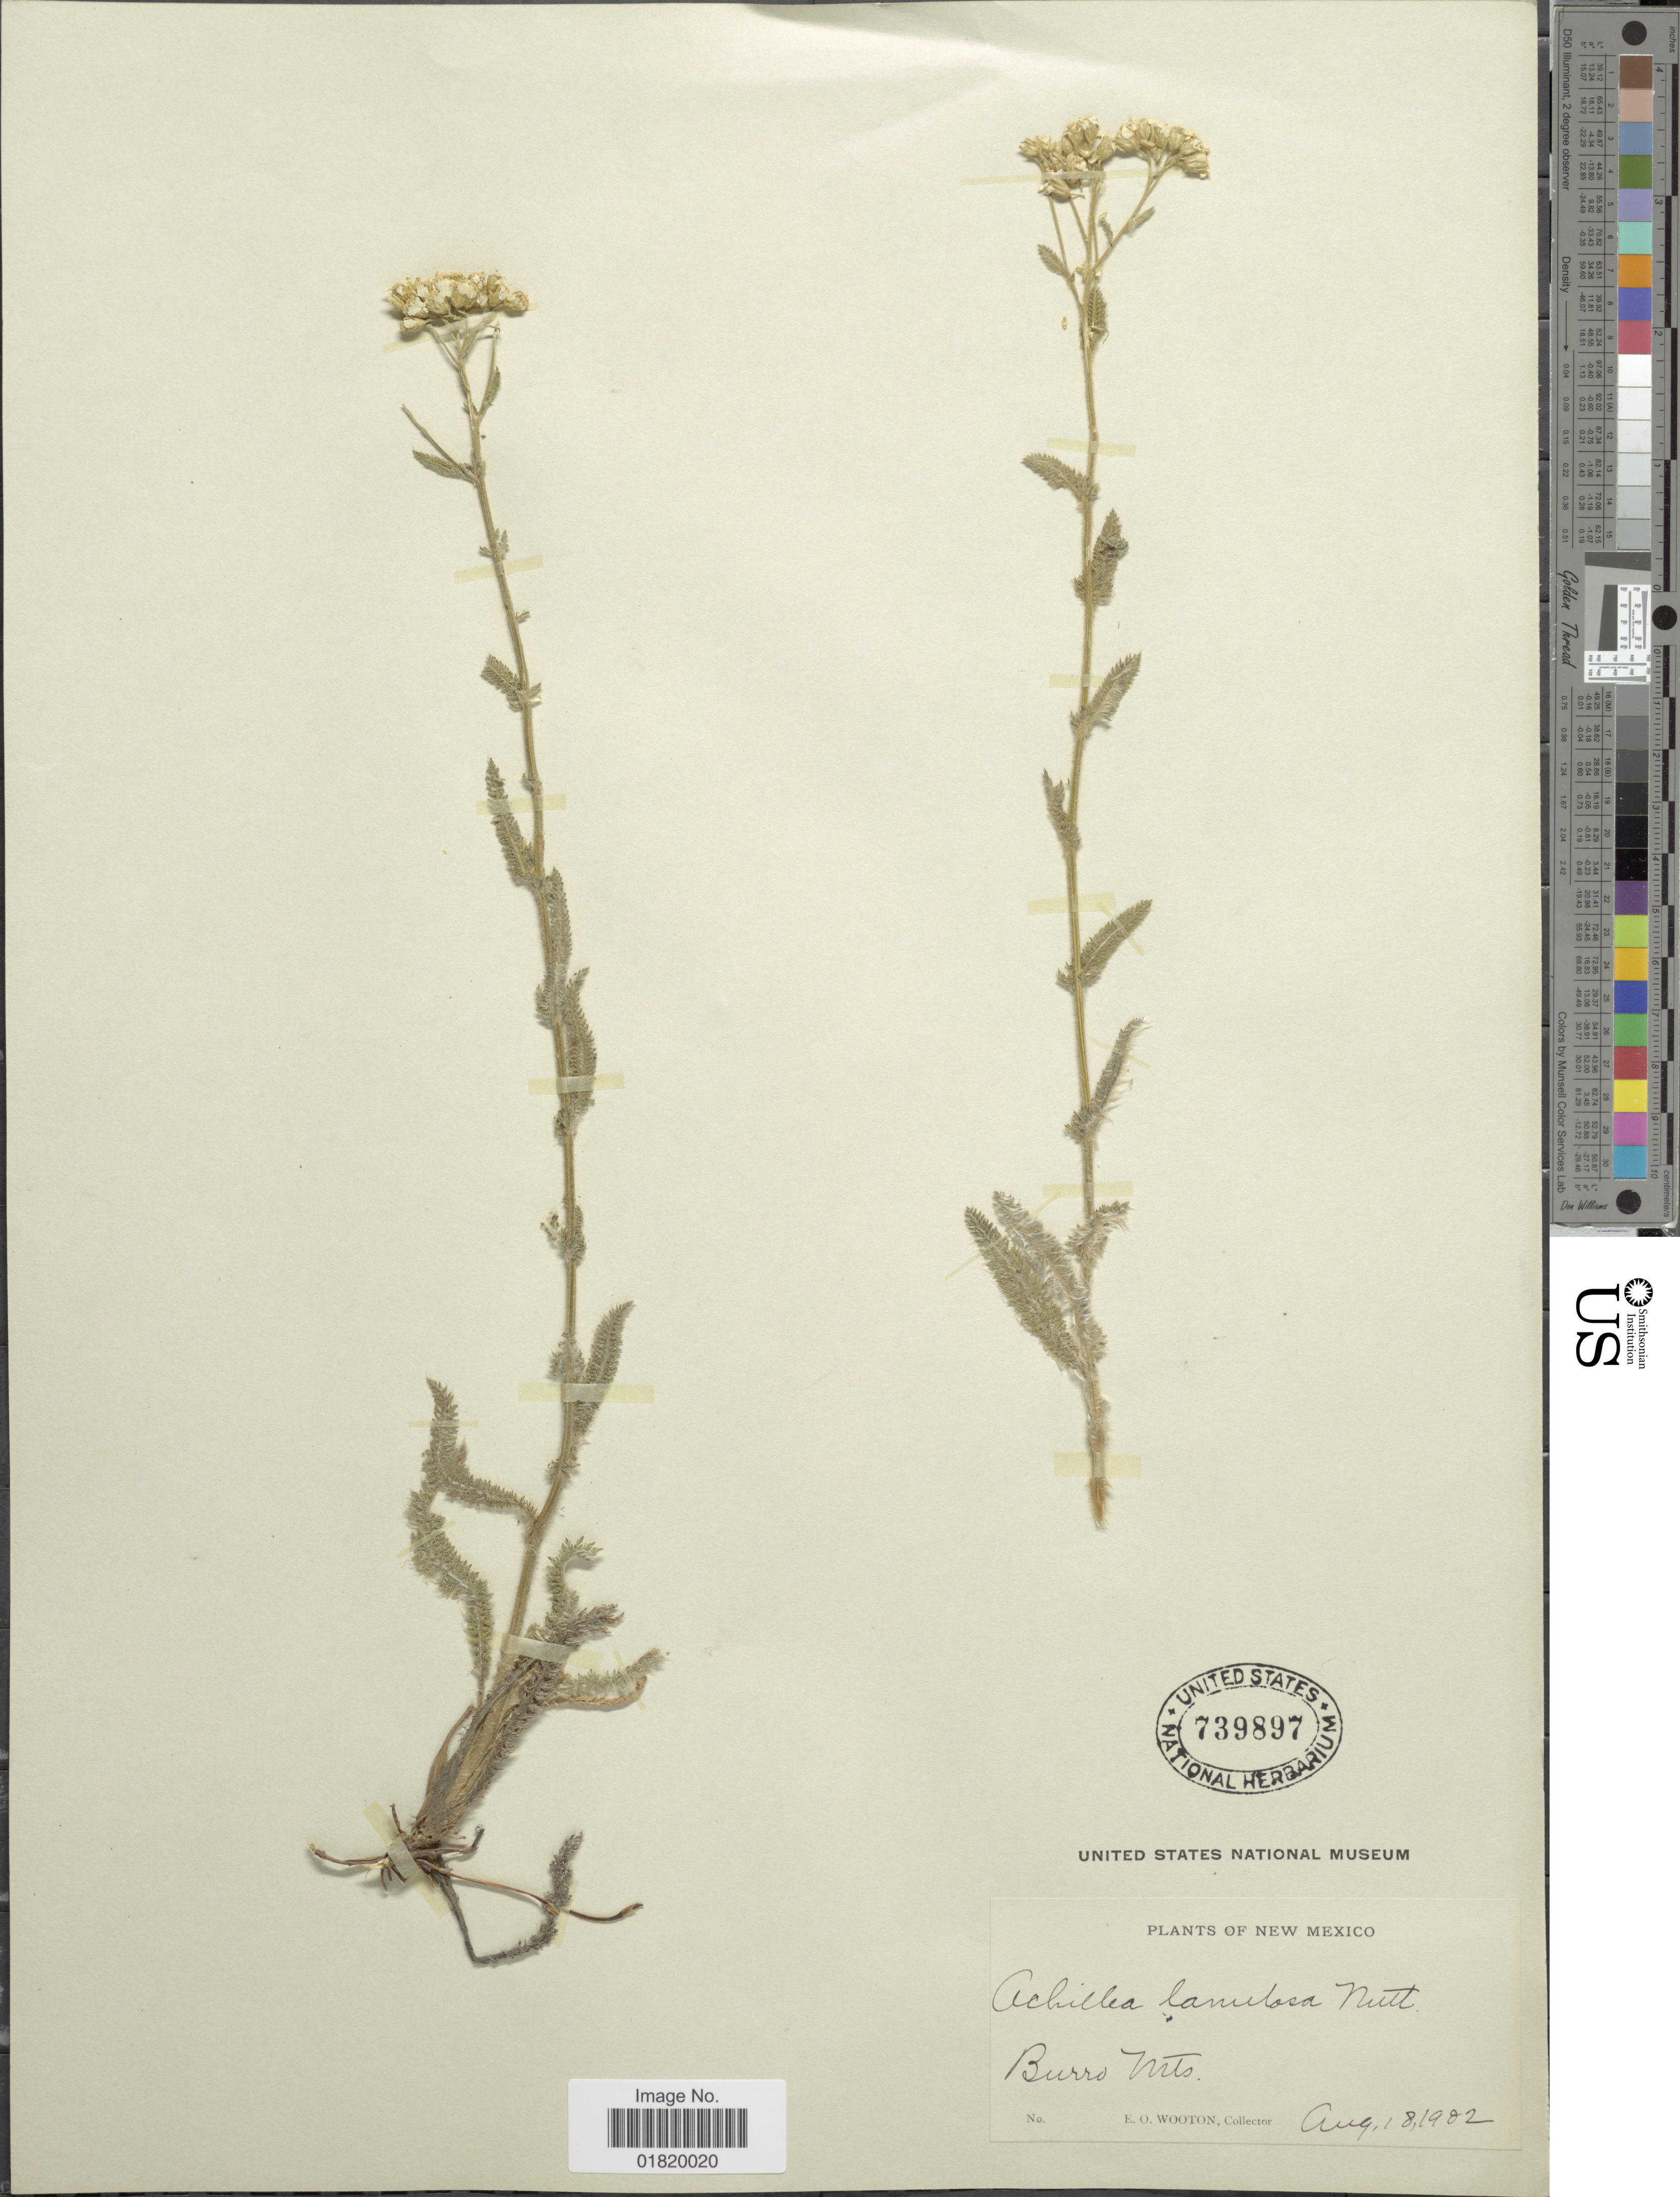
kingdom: Plantae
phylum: Tracheophyta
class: Magnoliopsida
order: Asterales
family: Asteraceae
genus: Achillea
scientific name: Achillea lanulosa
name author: Nutt.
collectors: E. O. Wooton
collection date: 1902-08-18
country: United States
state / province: New Mexico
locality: Burro Mts.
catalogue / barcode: US 739897